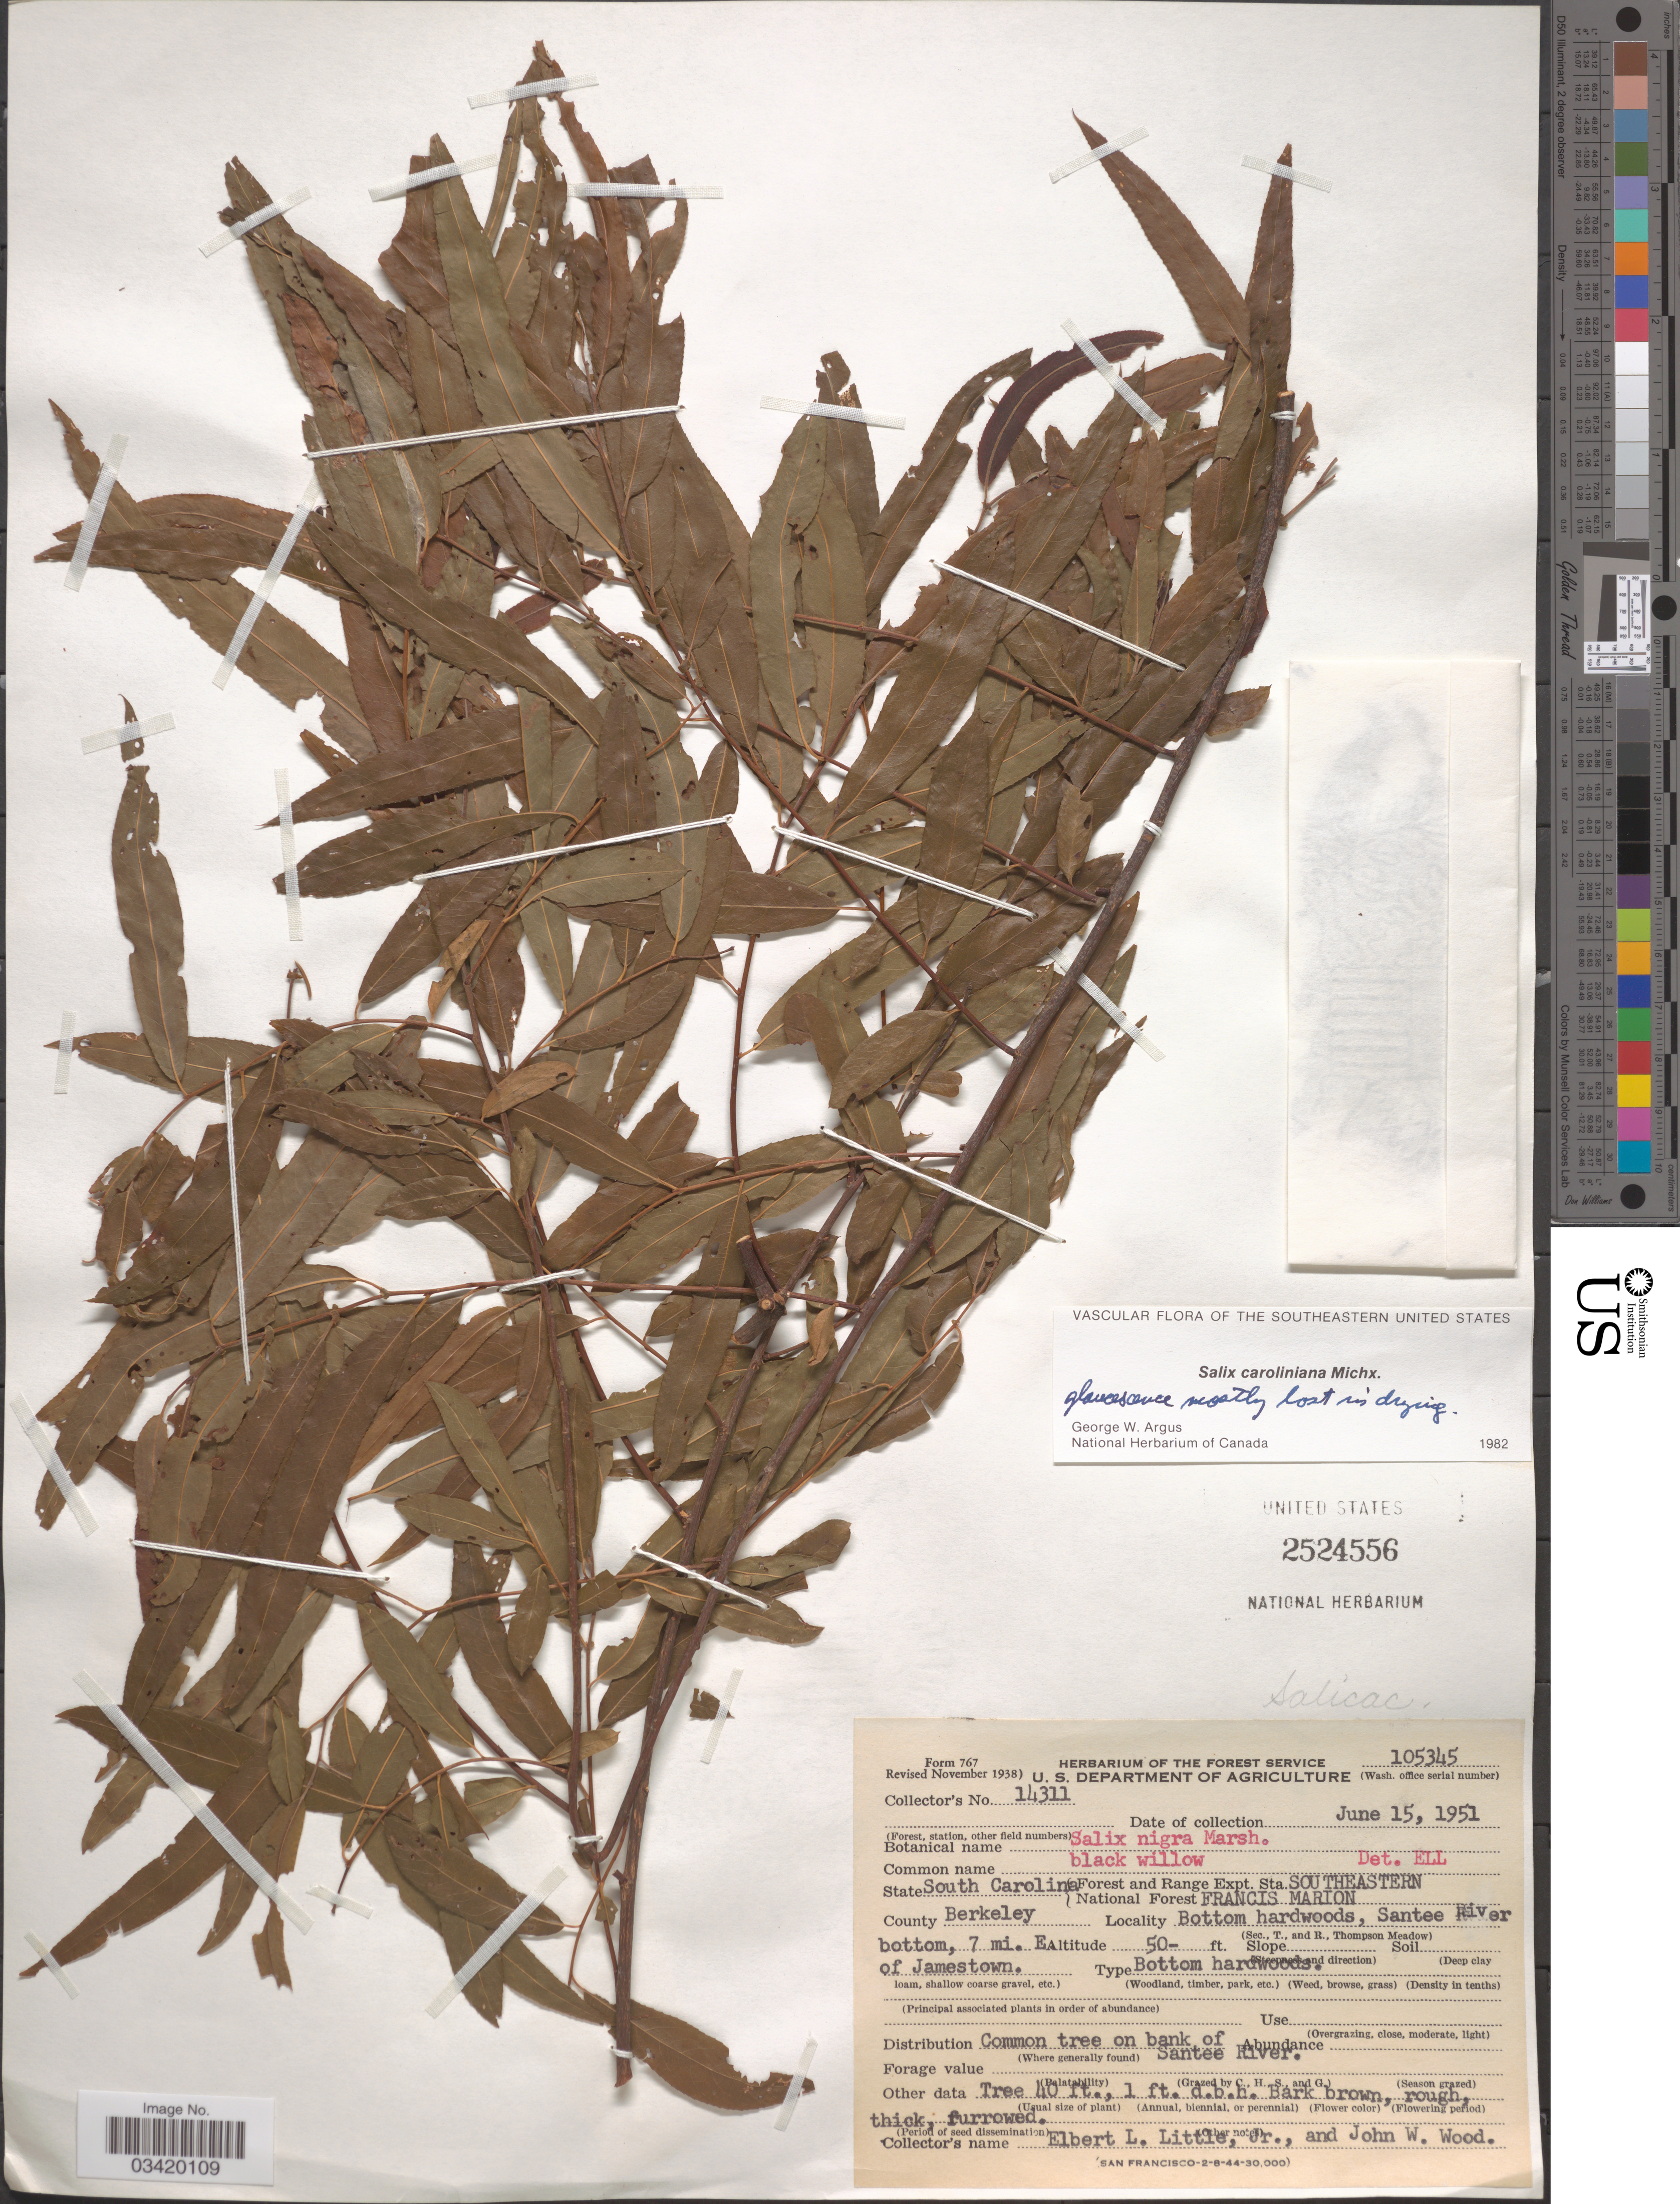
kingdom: Plantae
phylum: Tracheophyta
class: Magnoliopsida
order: Malpighiales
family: Salicaceae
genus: Salix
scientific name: Salix caroliniana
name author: Michx.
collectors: E. L. Little & J. Wood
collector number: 14311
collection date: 1951-06-15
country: United States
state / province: South Carolina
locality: Forest and Range Expt. Sta. Southeastern. National Forest Francis Marion. County Berkeley. Bottom hardwoods, Santee River bottom, 7 mi. of Jamestown.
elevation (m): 15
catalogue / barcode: US 2524556